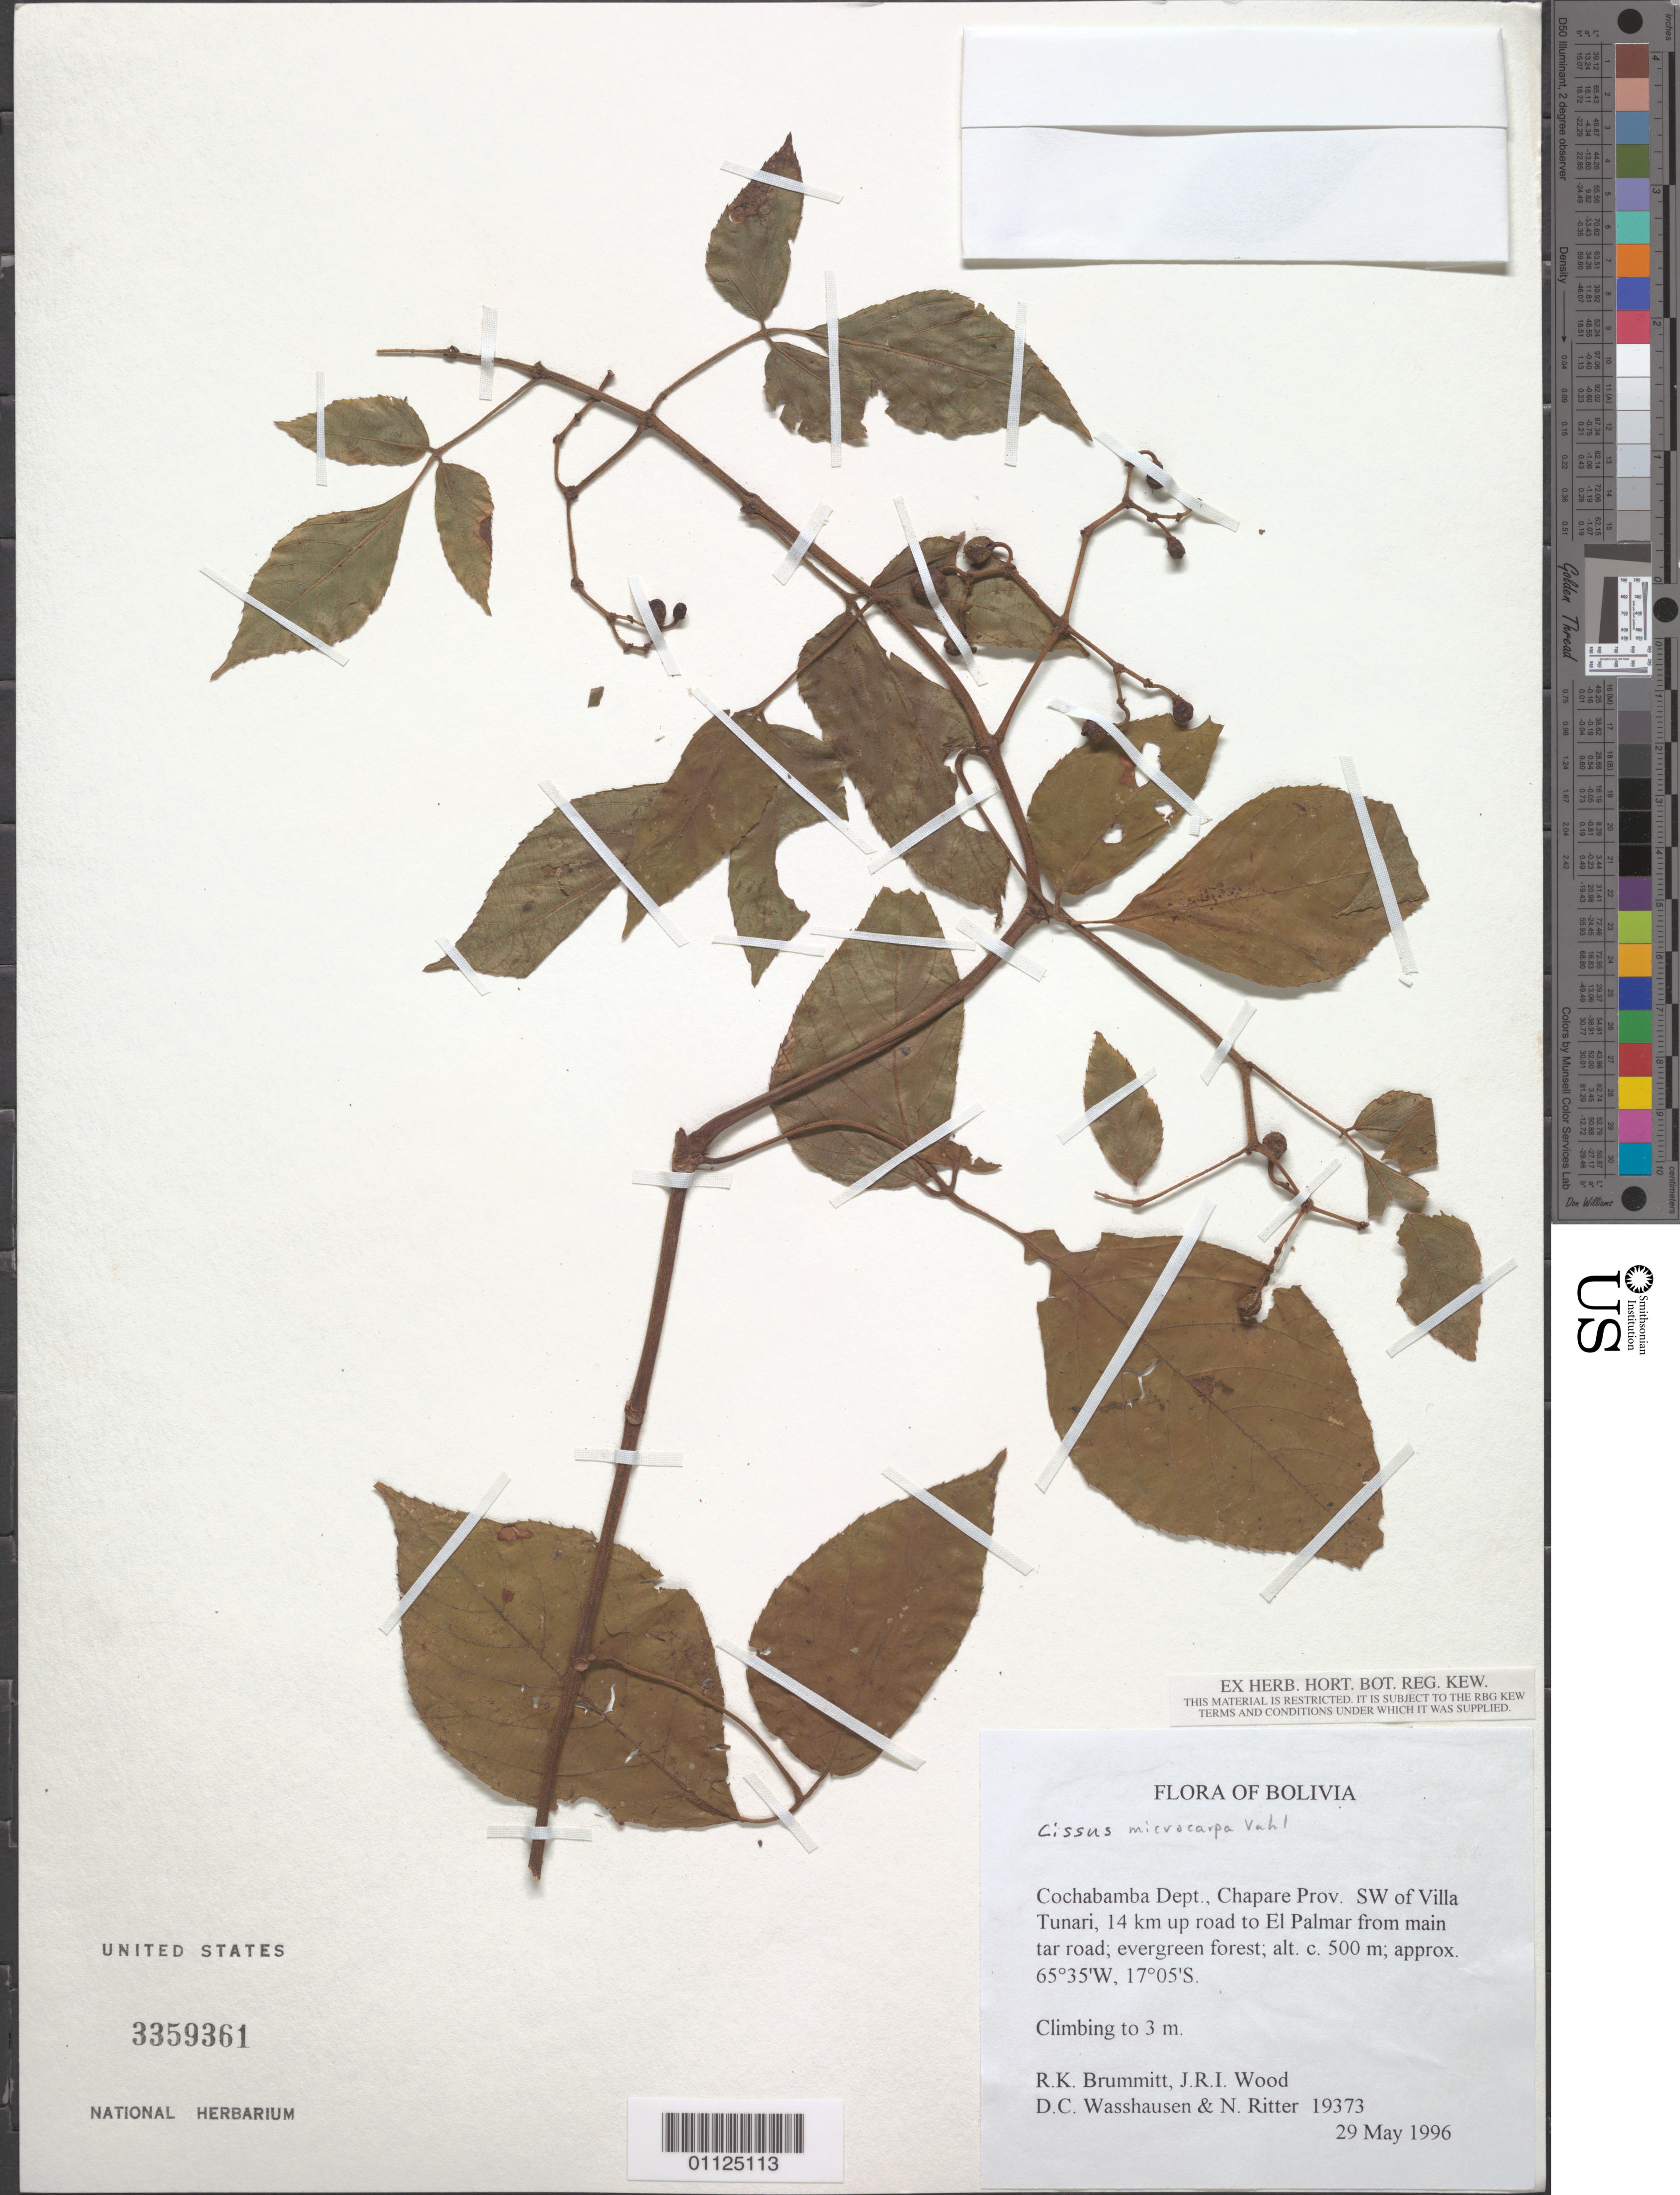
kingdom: Plantae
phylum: Tracheophyta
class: Magnoliopsida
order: Vitales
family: Vitaceae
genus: Cissus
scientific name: Cissus microcarpa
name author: Vahl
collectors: R. K. Brummitt, D. C. Wasshausen & N. Ritter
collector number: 19373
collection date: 1996-05-29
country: Bolivia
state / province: Cochabamba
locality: Chapare Prov. SW of Villa Tunari, 14 km up road to El Palmar from main tar road; evergreen forest.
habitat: Climbing to 3 m.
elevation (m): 500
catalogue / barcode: US 3359361